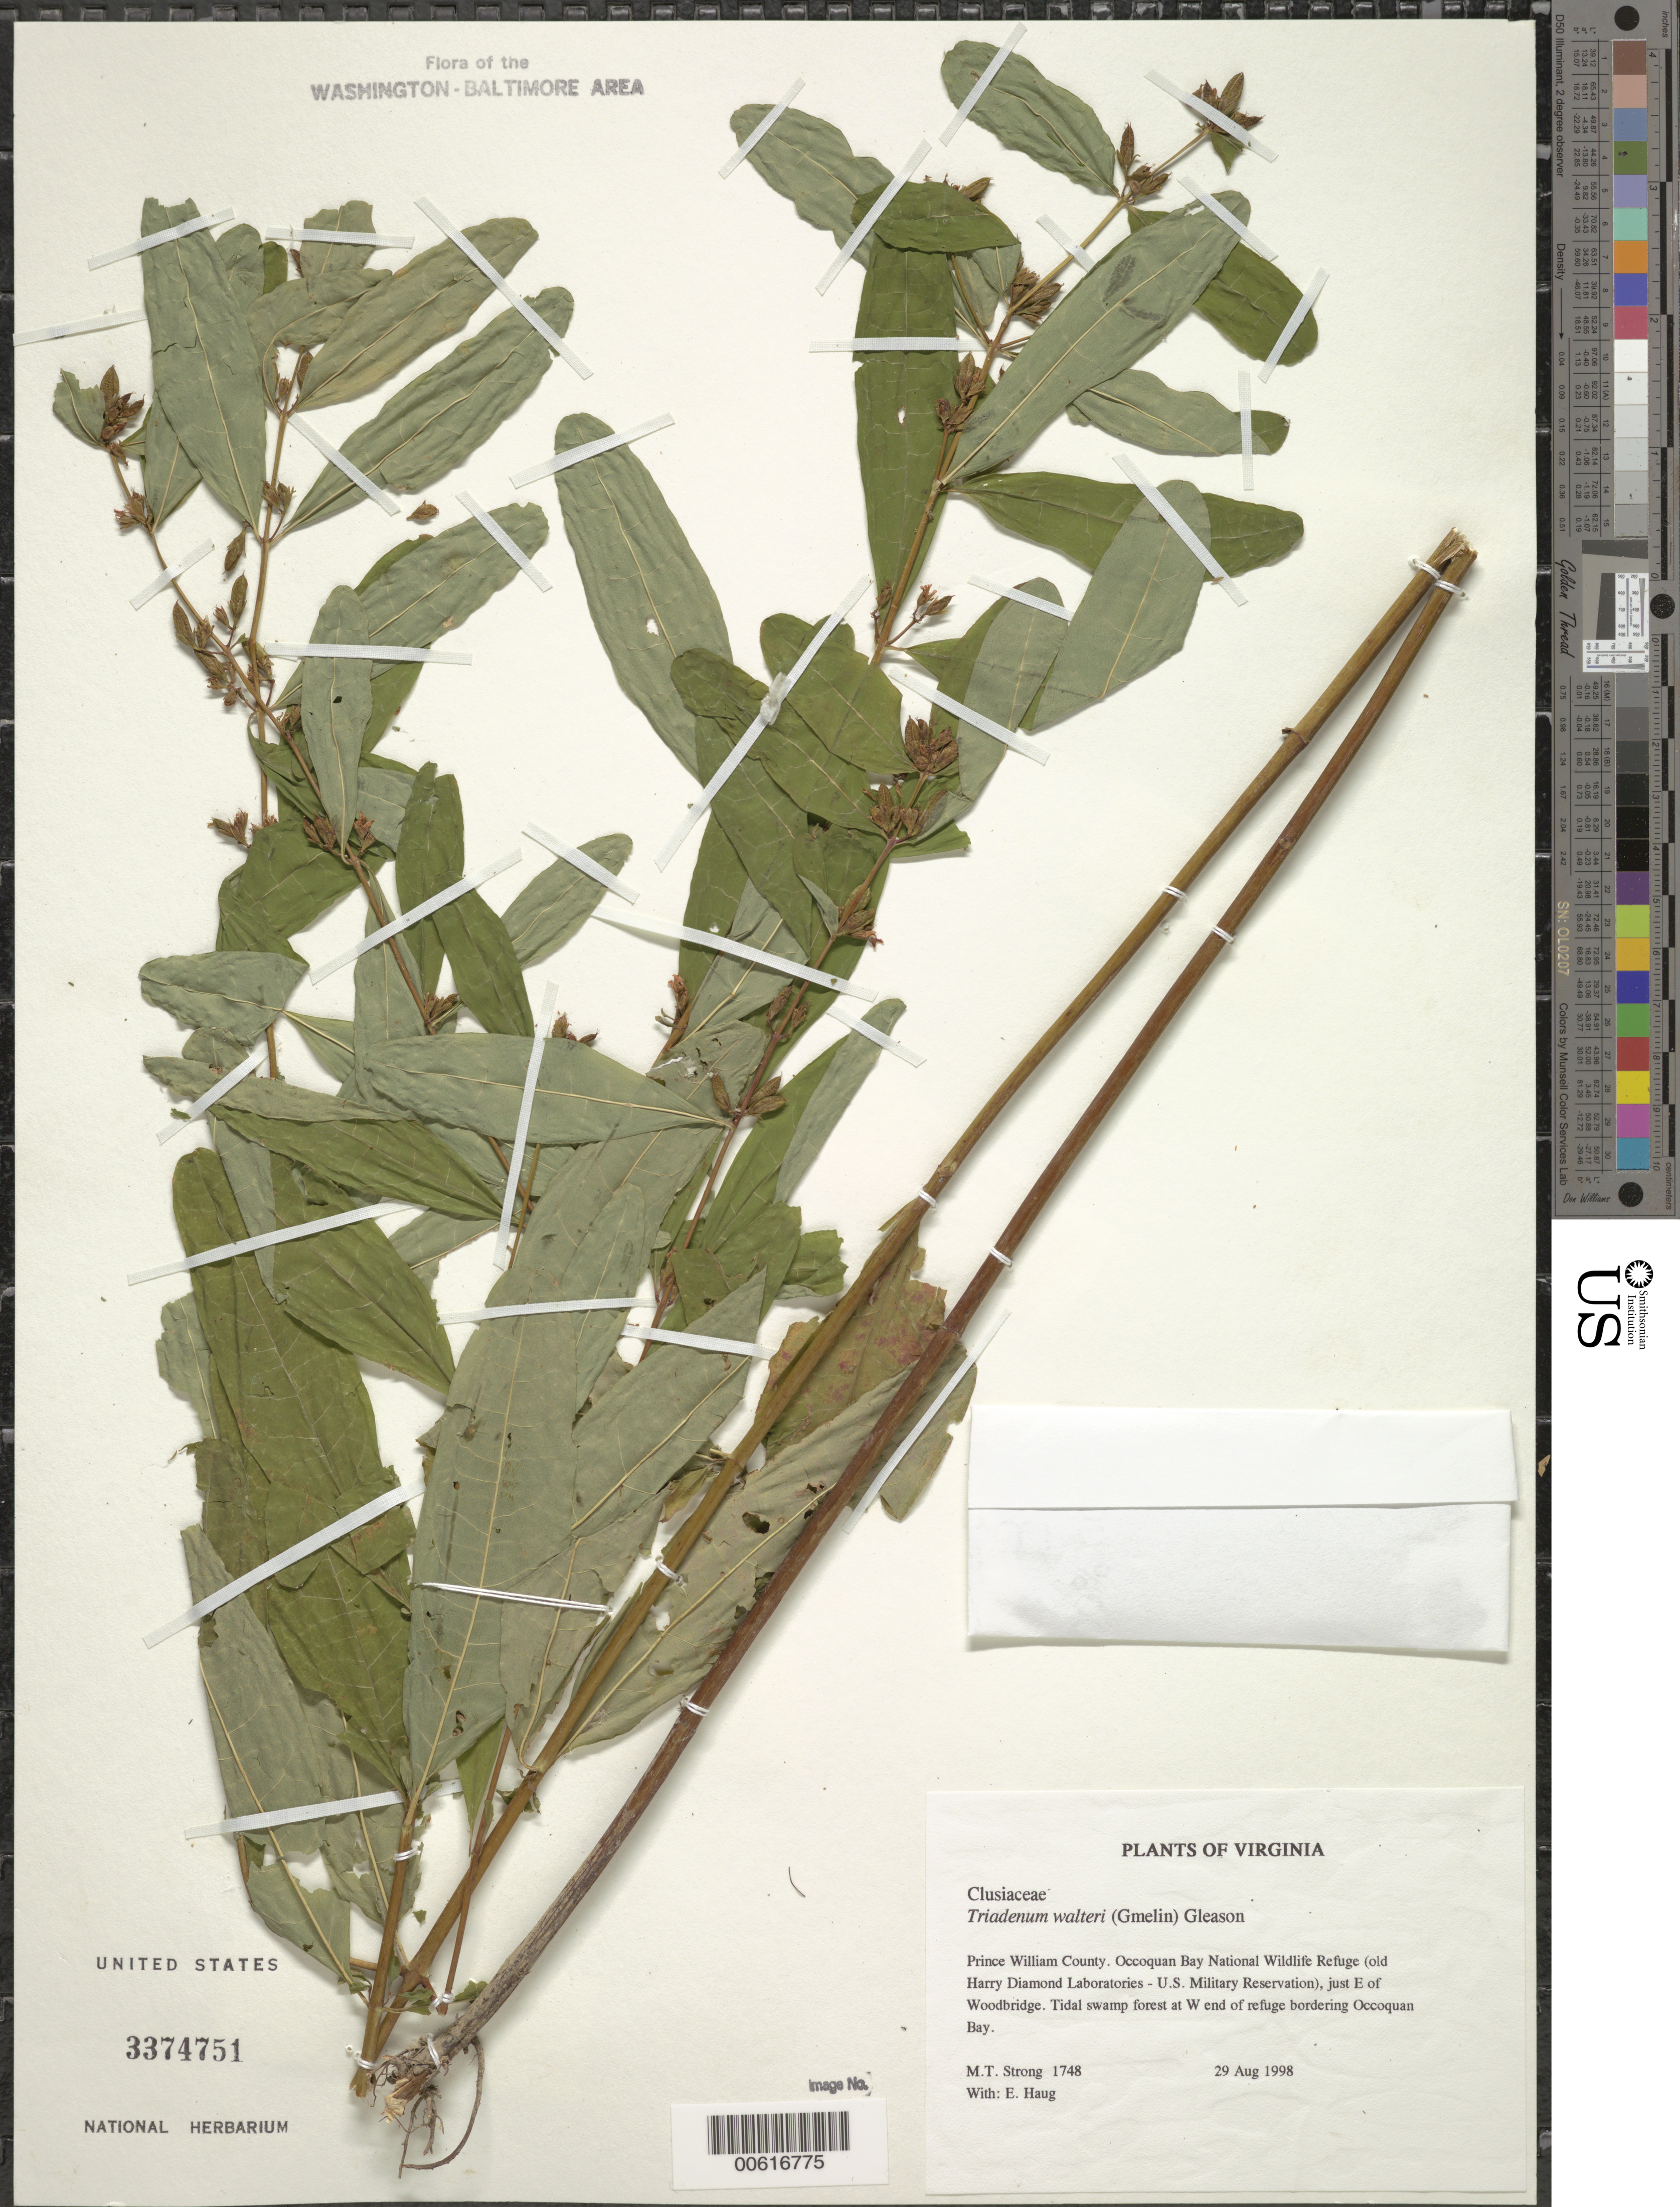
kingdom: Plantae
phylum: Tracheophyta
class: Magnoliopsida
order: Malpighiales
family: Hypericaceae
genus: Hypericum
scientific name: Hypericum walteri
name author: J.F. Gmel.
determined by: Strong, Mark T., (BOT), Smithsonian Institution - National Museum of Natural History (UNITED STATES)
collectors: M. T. Strong & E. Haug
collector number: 1748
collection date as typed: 29 Aug 1998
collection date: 1998-08-29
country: United States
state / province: Virginia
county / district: Prince William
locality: Occoquan Bay National Wildlife Refuge (old Harry Diamond Laboratories - U.S. Military Reservation), just E of Woodbridge.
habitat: Tidal swamp forest at W end of refuge bordering Occoquan Bay.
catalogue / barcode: US 3374751